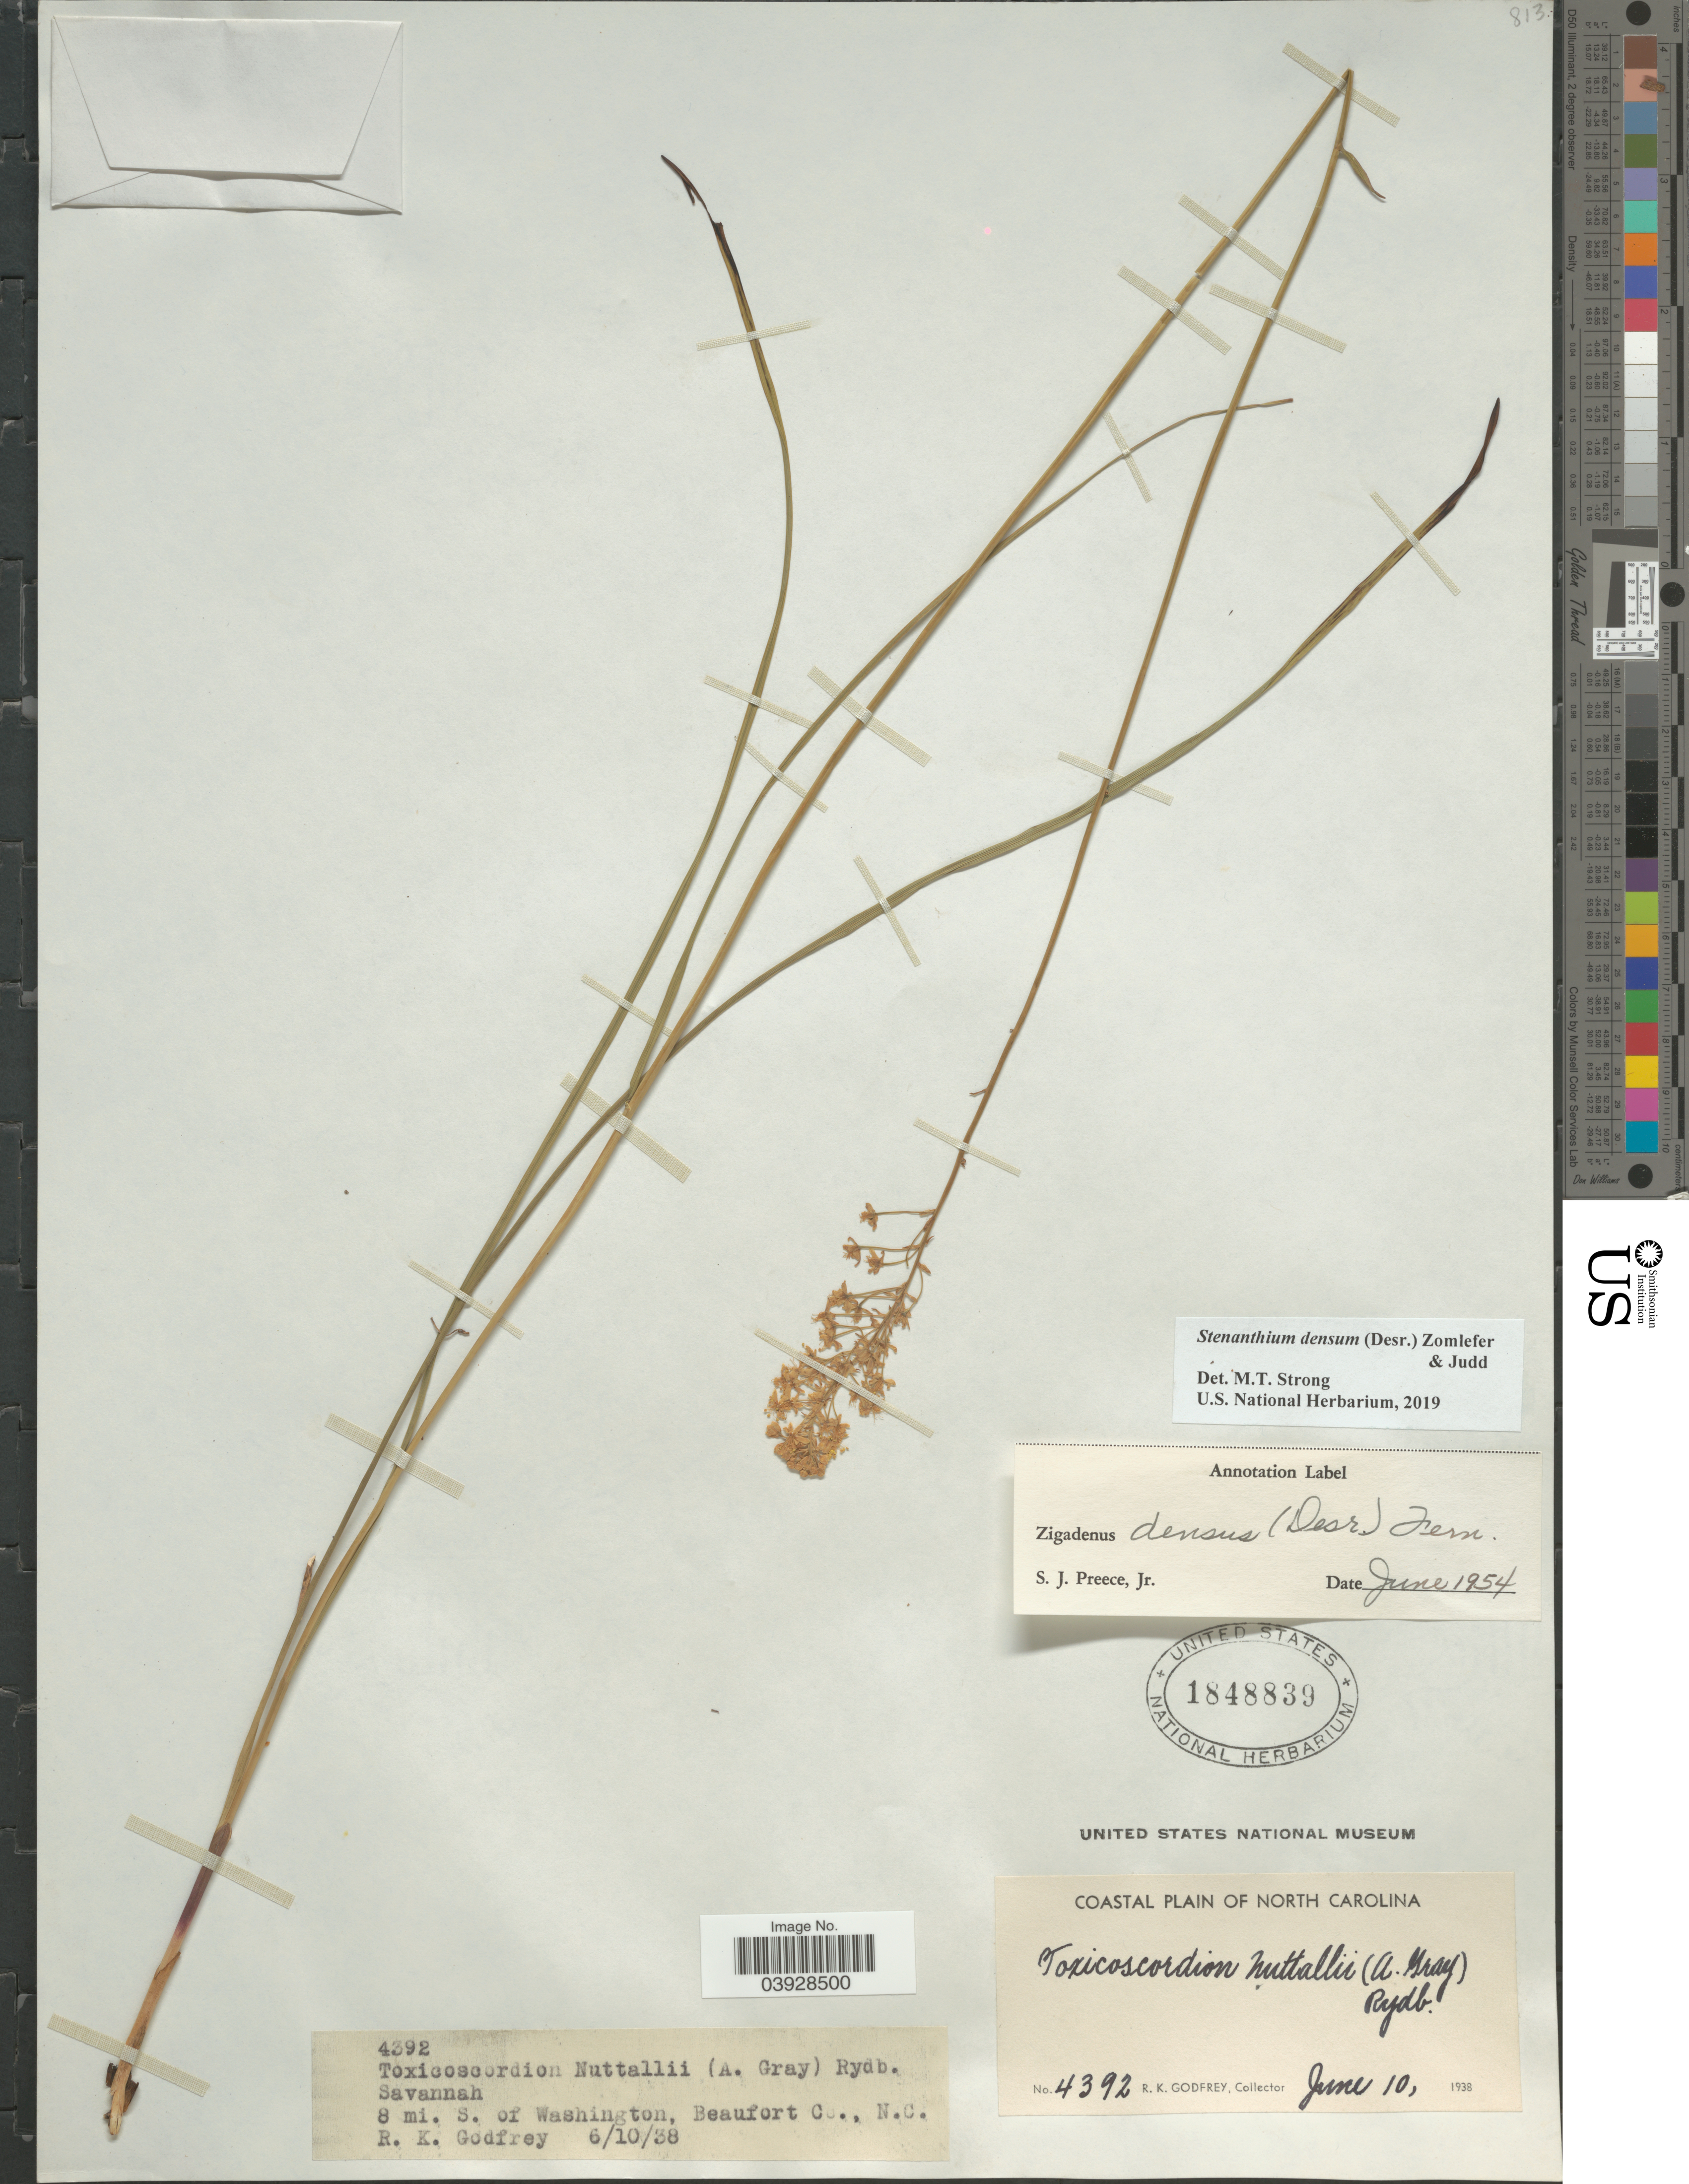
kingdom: Plantae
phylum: Tracheophyta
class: Liliopsida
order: Liliales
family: Melanthiaceae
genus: Stenanthium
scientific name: Stenanthium densum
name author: (Desr.) Zomlefer & Judd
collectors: R. K. Godfrey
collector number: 4392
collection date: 1938-06-10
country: United States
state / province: North Carolina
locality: Savannah. 8 mi. S. of Washington, Beaufort Co.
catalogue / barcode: US 1848839